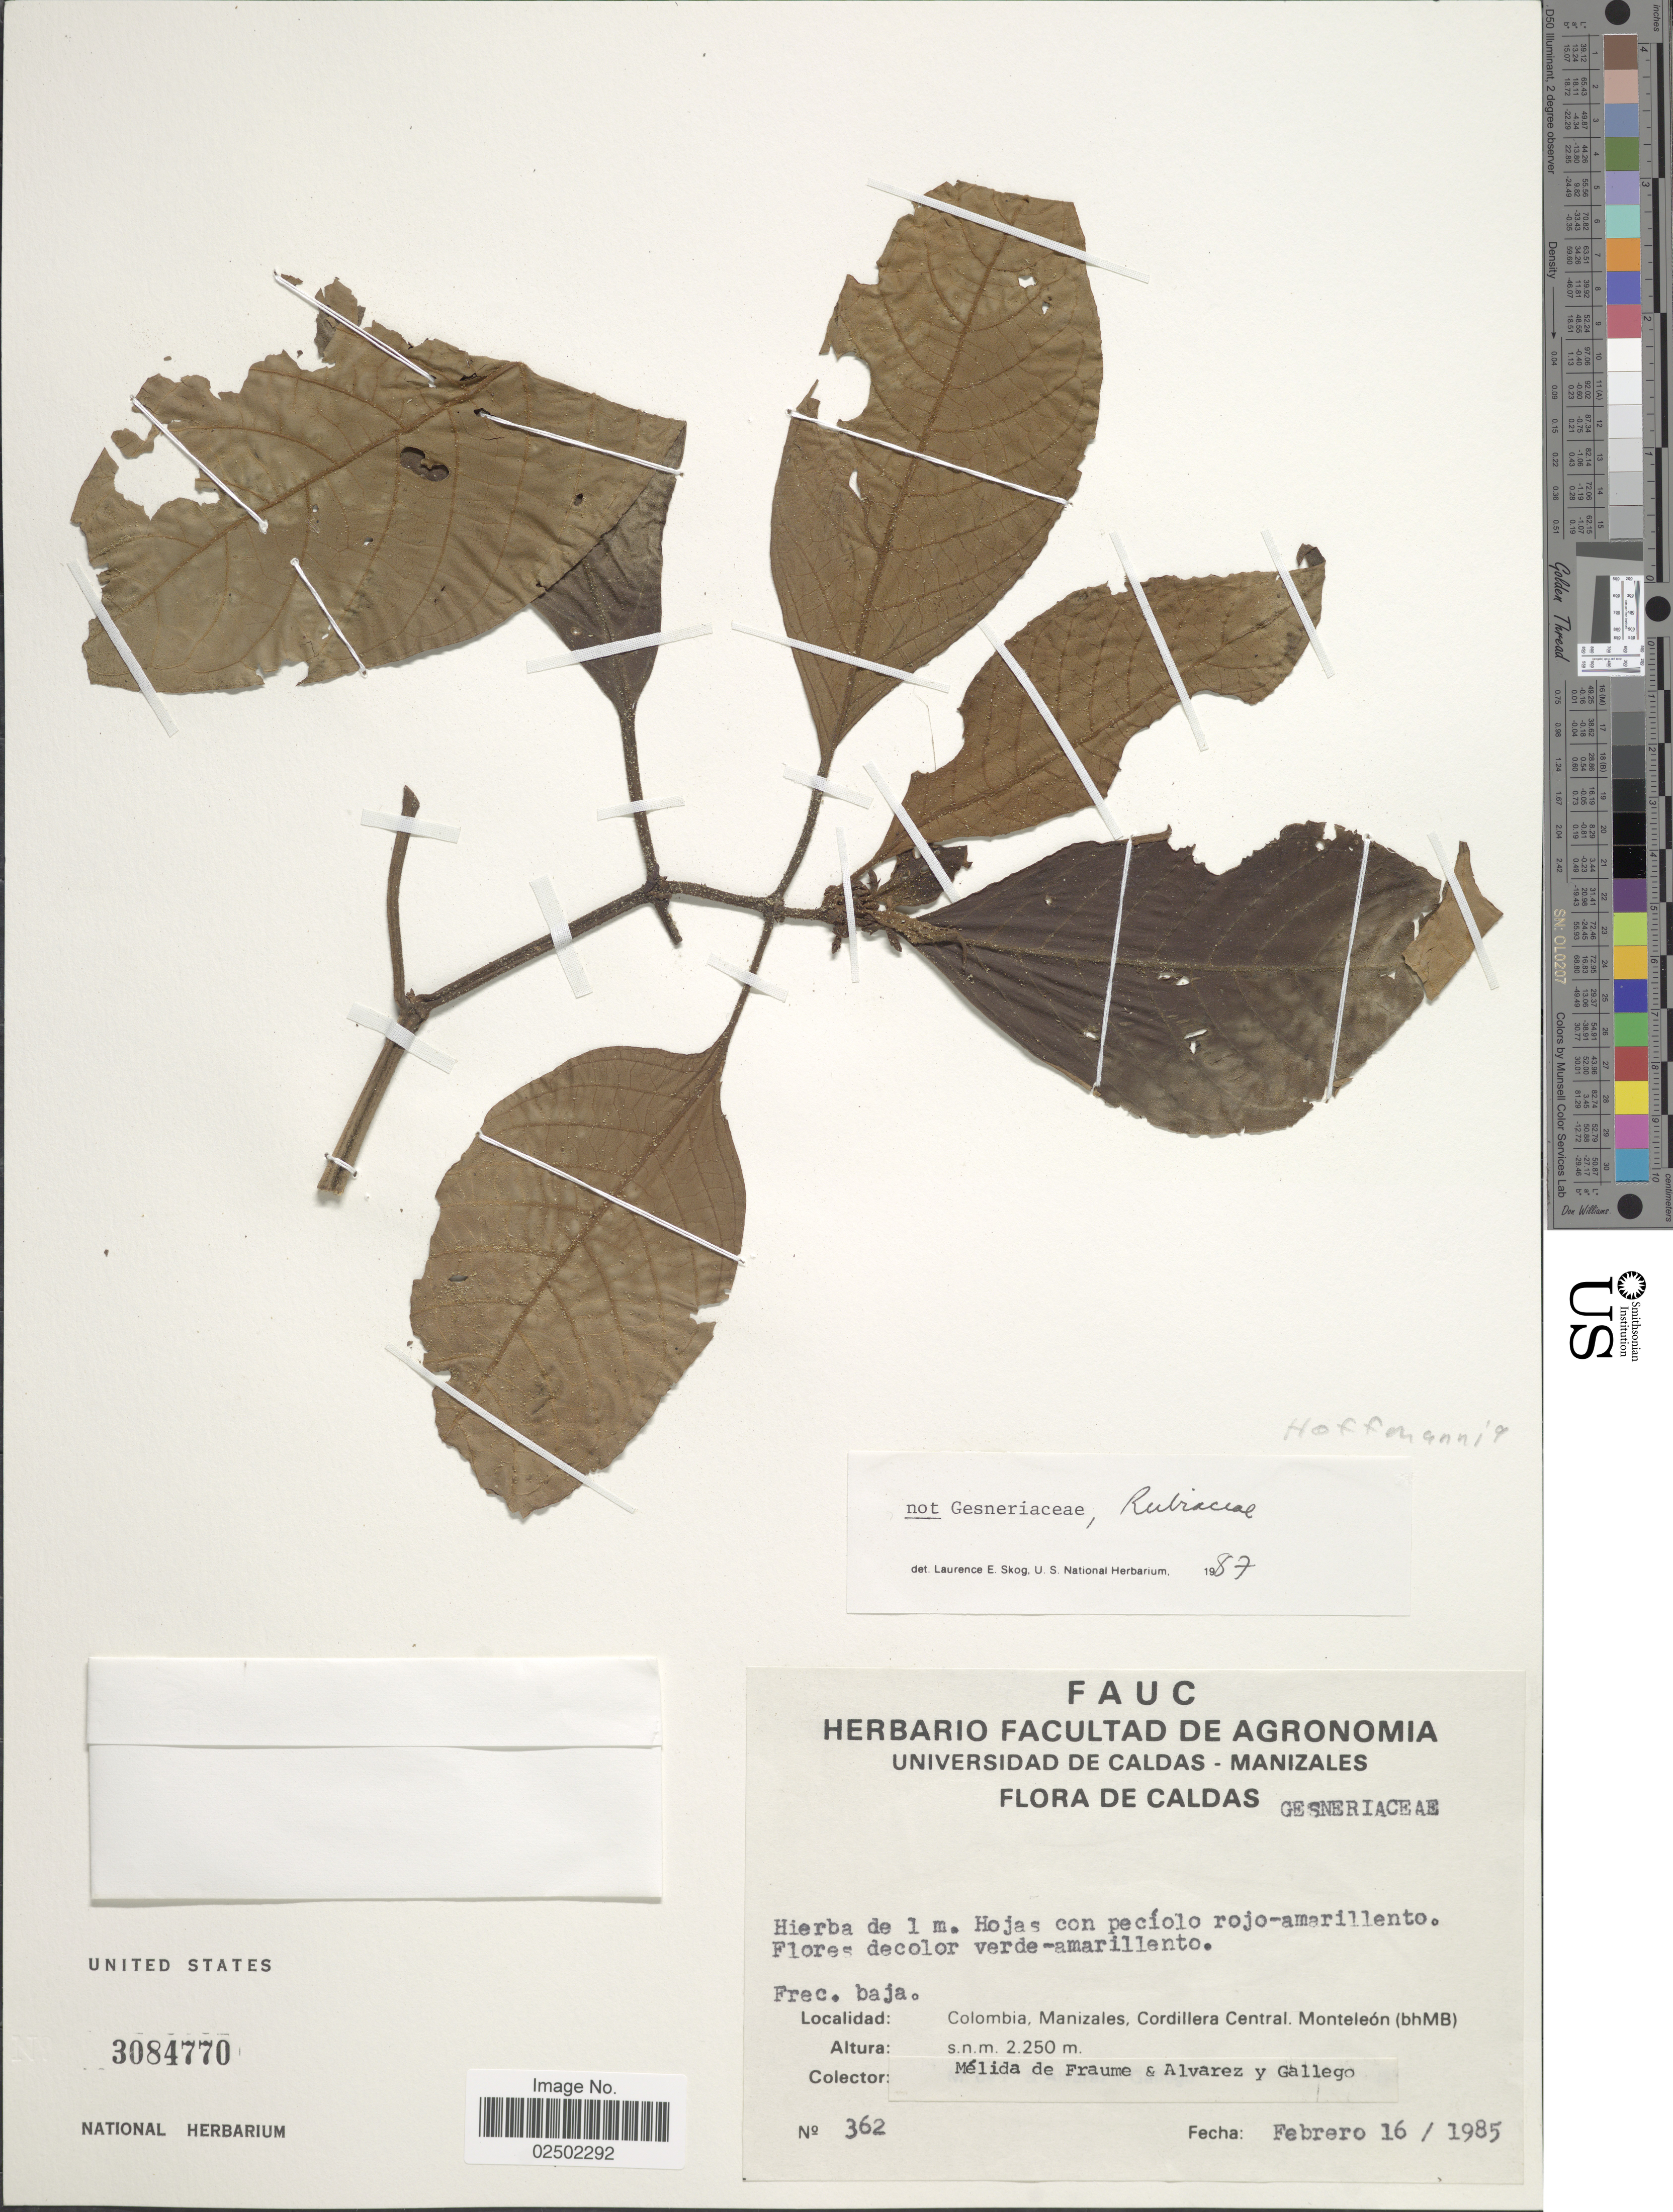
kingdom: Plantae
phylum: Tracheophyta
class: Magnoliopsida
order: Gentianales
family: Rubiaceae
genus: Hoffmannia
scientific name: Hoffmannia sp.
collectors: M. Fraume, -- Alvarez & -. Gallego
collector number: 362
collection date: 1985-02-16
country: Colombia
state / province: Caldas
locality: Manizales, Cordilliera Central, Monteleon (bhMB)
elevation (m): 2250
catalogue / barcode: US 3084770